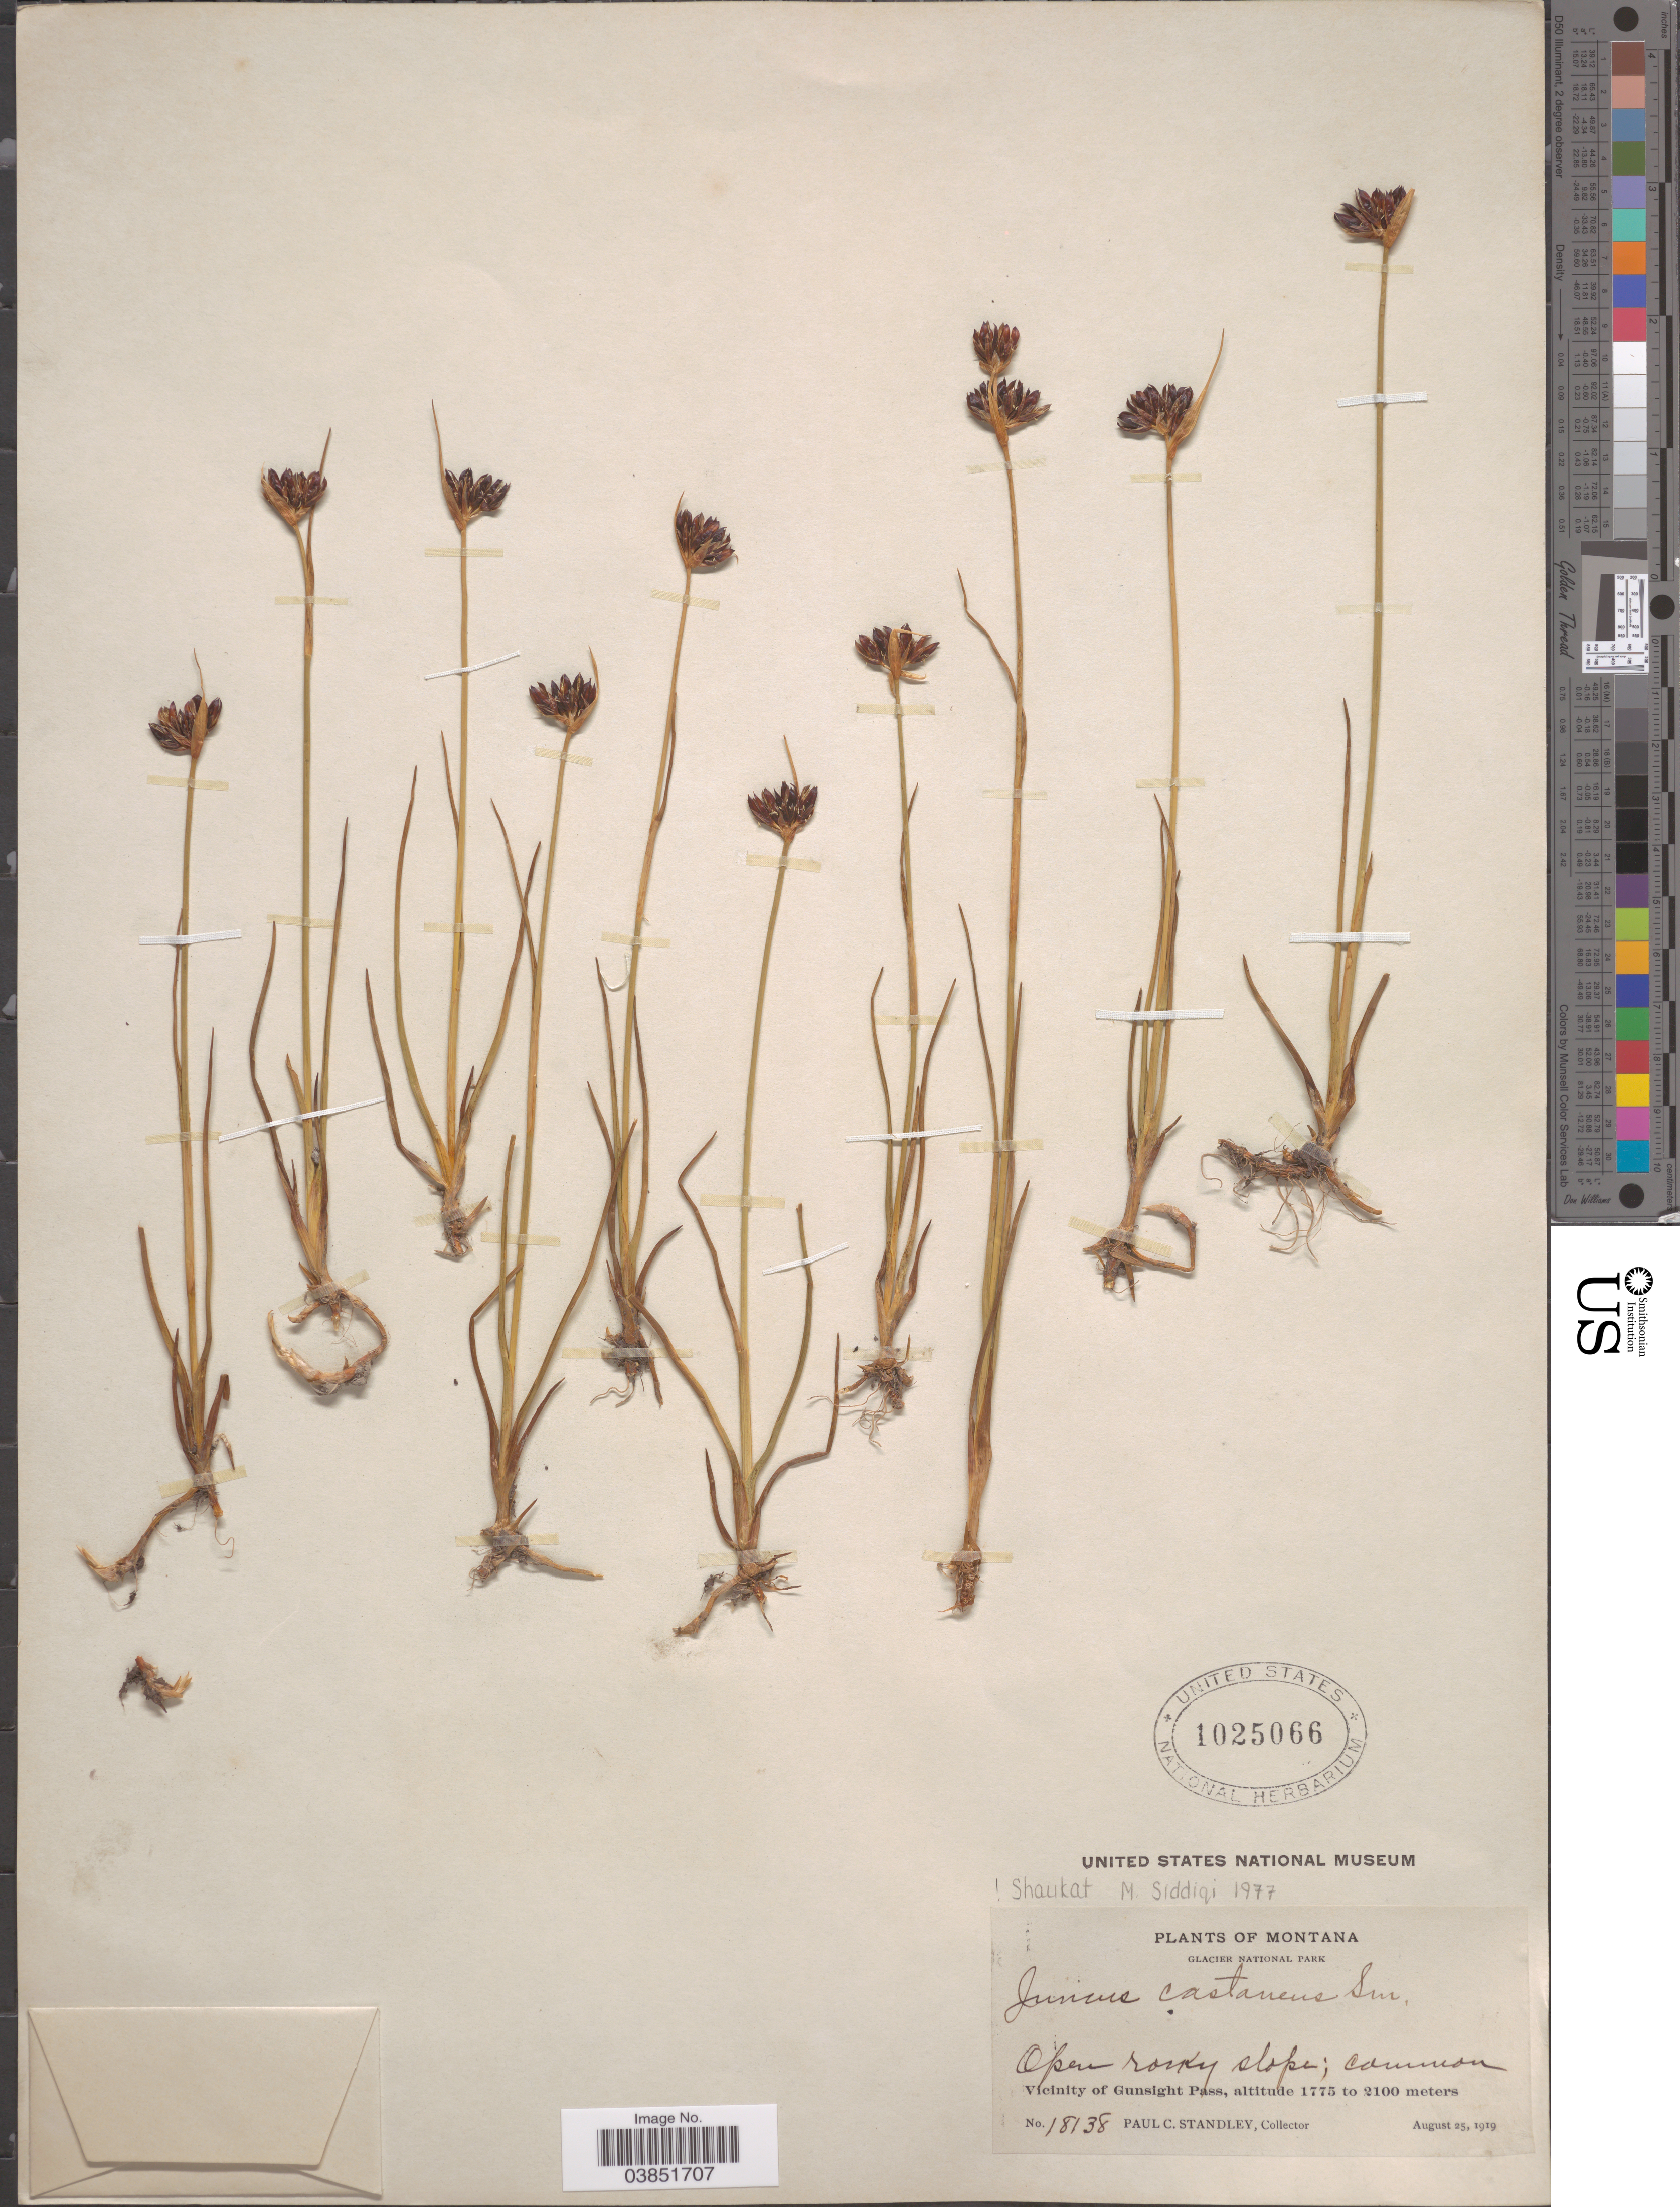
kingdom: Plantae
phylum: Tracheophyta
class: Liliopsida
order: Poales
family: Juncaceae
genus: Juncus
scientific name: Juncus castaneus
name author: Sm.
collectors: P. C. Standley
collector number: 18138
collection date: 1919-08-25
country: United States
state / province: Montana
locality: Glacier National Park. Vicinity of Gunsight Pass.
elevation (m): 1775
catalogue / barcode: US 1025066